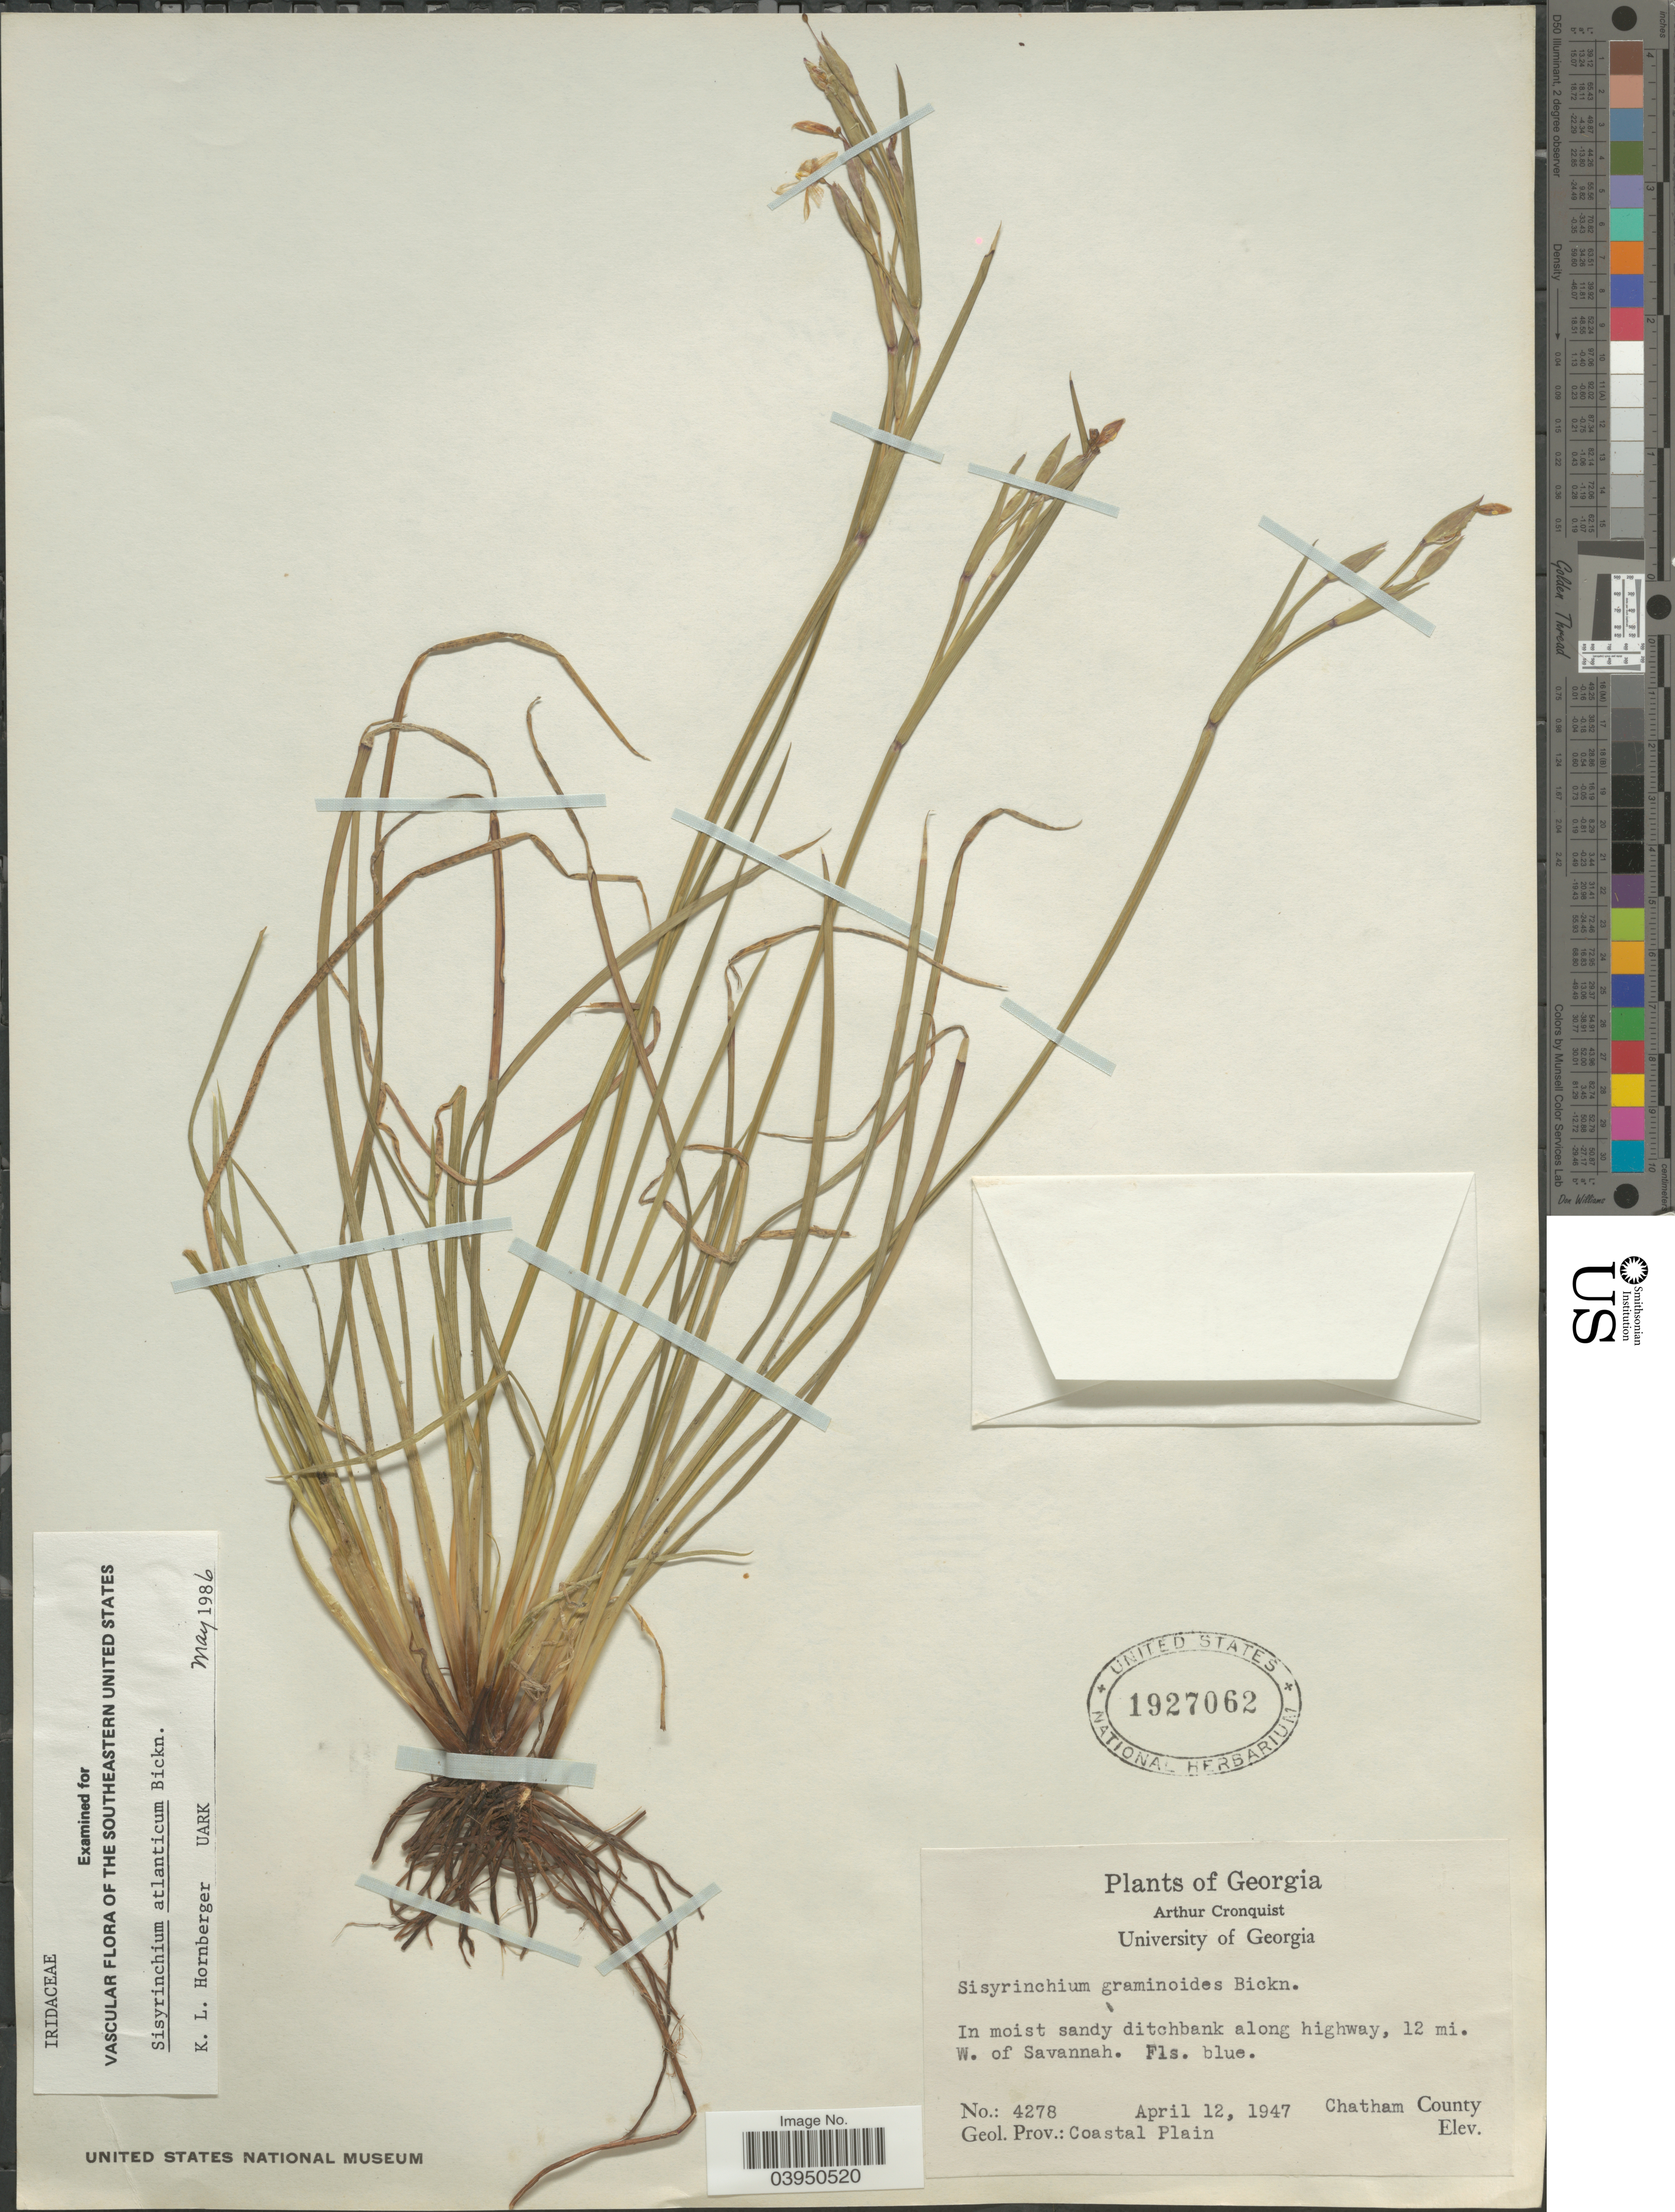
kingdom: Plantae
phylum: Tracheophyta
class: Liliopsida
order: Asparagales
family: Iridaceae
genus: Sisyrinchium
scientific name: Sisyrinchium atlanticum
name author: E.P. Bicknell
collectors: A. J. Cronquist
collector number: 4278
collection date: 1947-04-12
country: United States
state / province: Georgia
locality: In moist sandy ditchbank along highway, 12 mi. W. of Savannah. Chatham County. Geol. Prov.: Coastal Plain.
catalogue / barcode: US 1927062